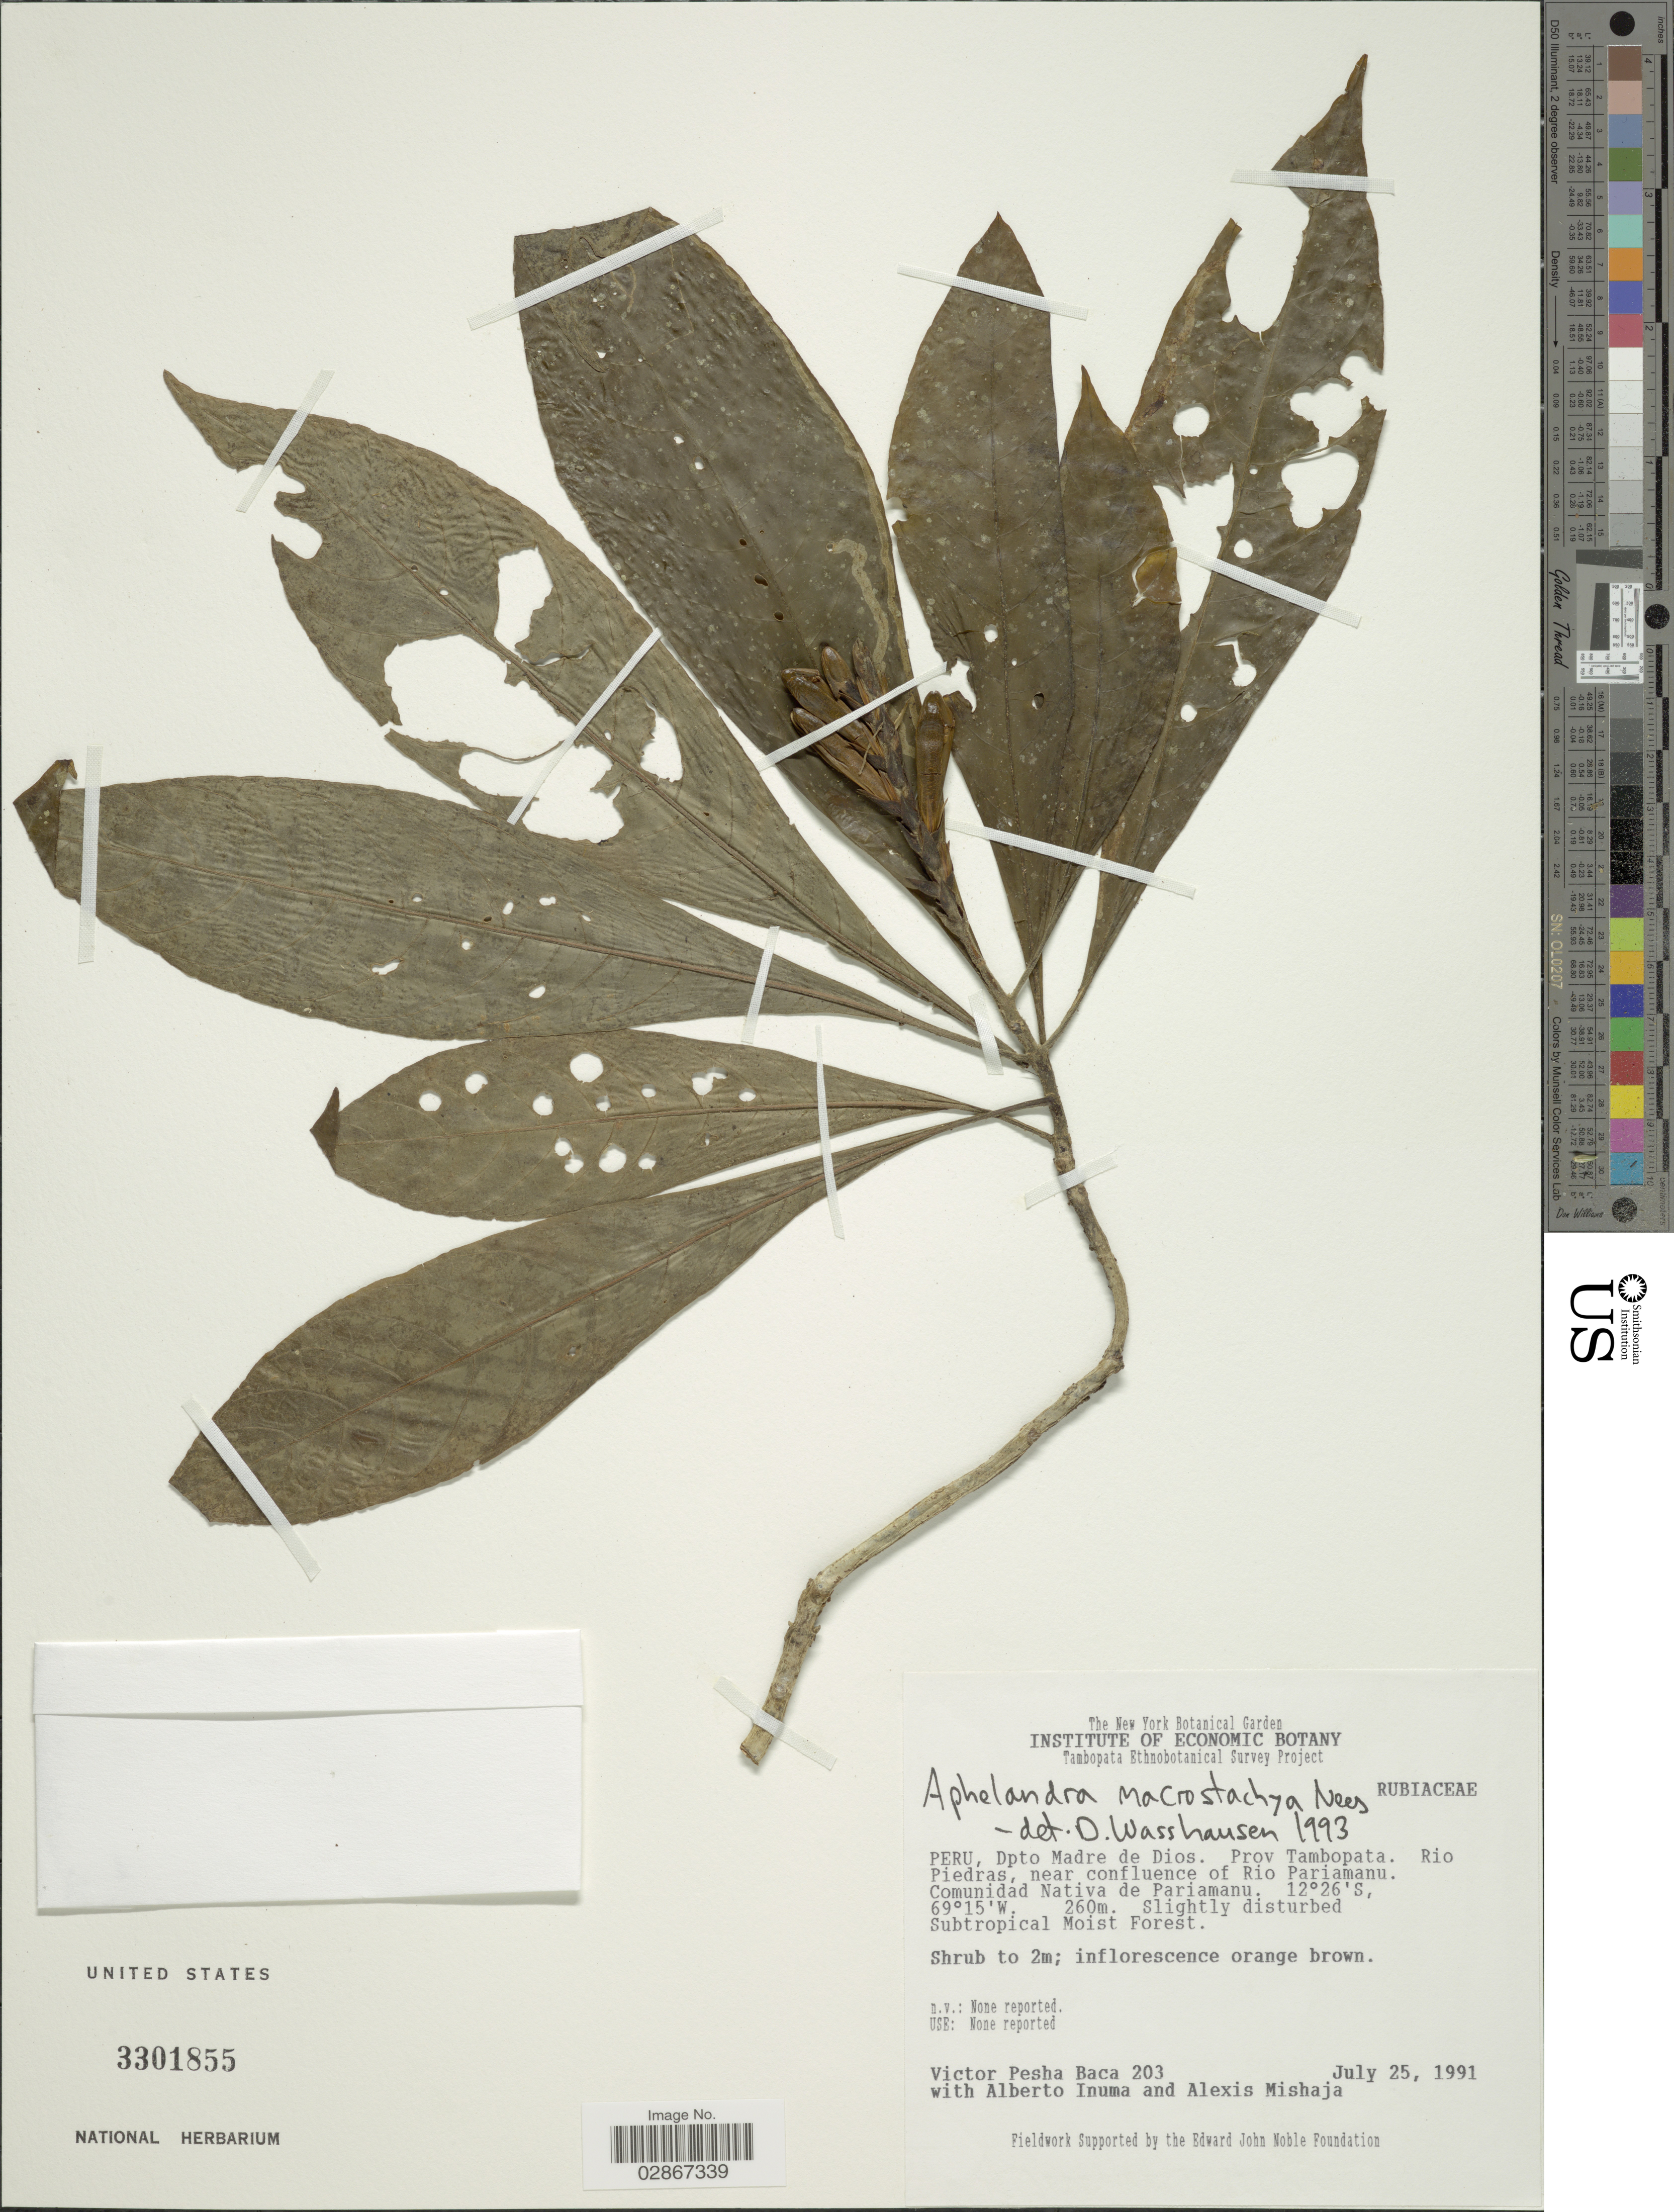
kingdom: Plantae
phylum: Tracheophyta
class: Magnoliopsida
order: Lamiales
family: Acanthaceae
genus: Aphelandra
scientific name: Aphelandra macrostachya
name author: Nees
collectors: V. Pesha Baca, A. Inuma & A. Mishaja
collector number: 203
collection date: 1991-07-25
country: Peru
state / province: Madre de Dios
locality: Dpto Madre de Dios. Prov. Tambopata. Rio Piedras, near confluence of Rio Pariamanu. Comunidad Nativa de Pariamanu.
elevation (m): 260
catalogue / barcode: US 3301855